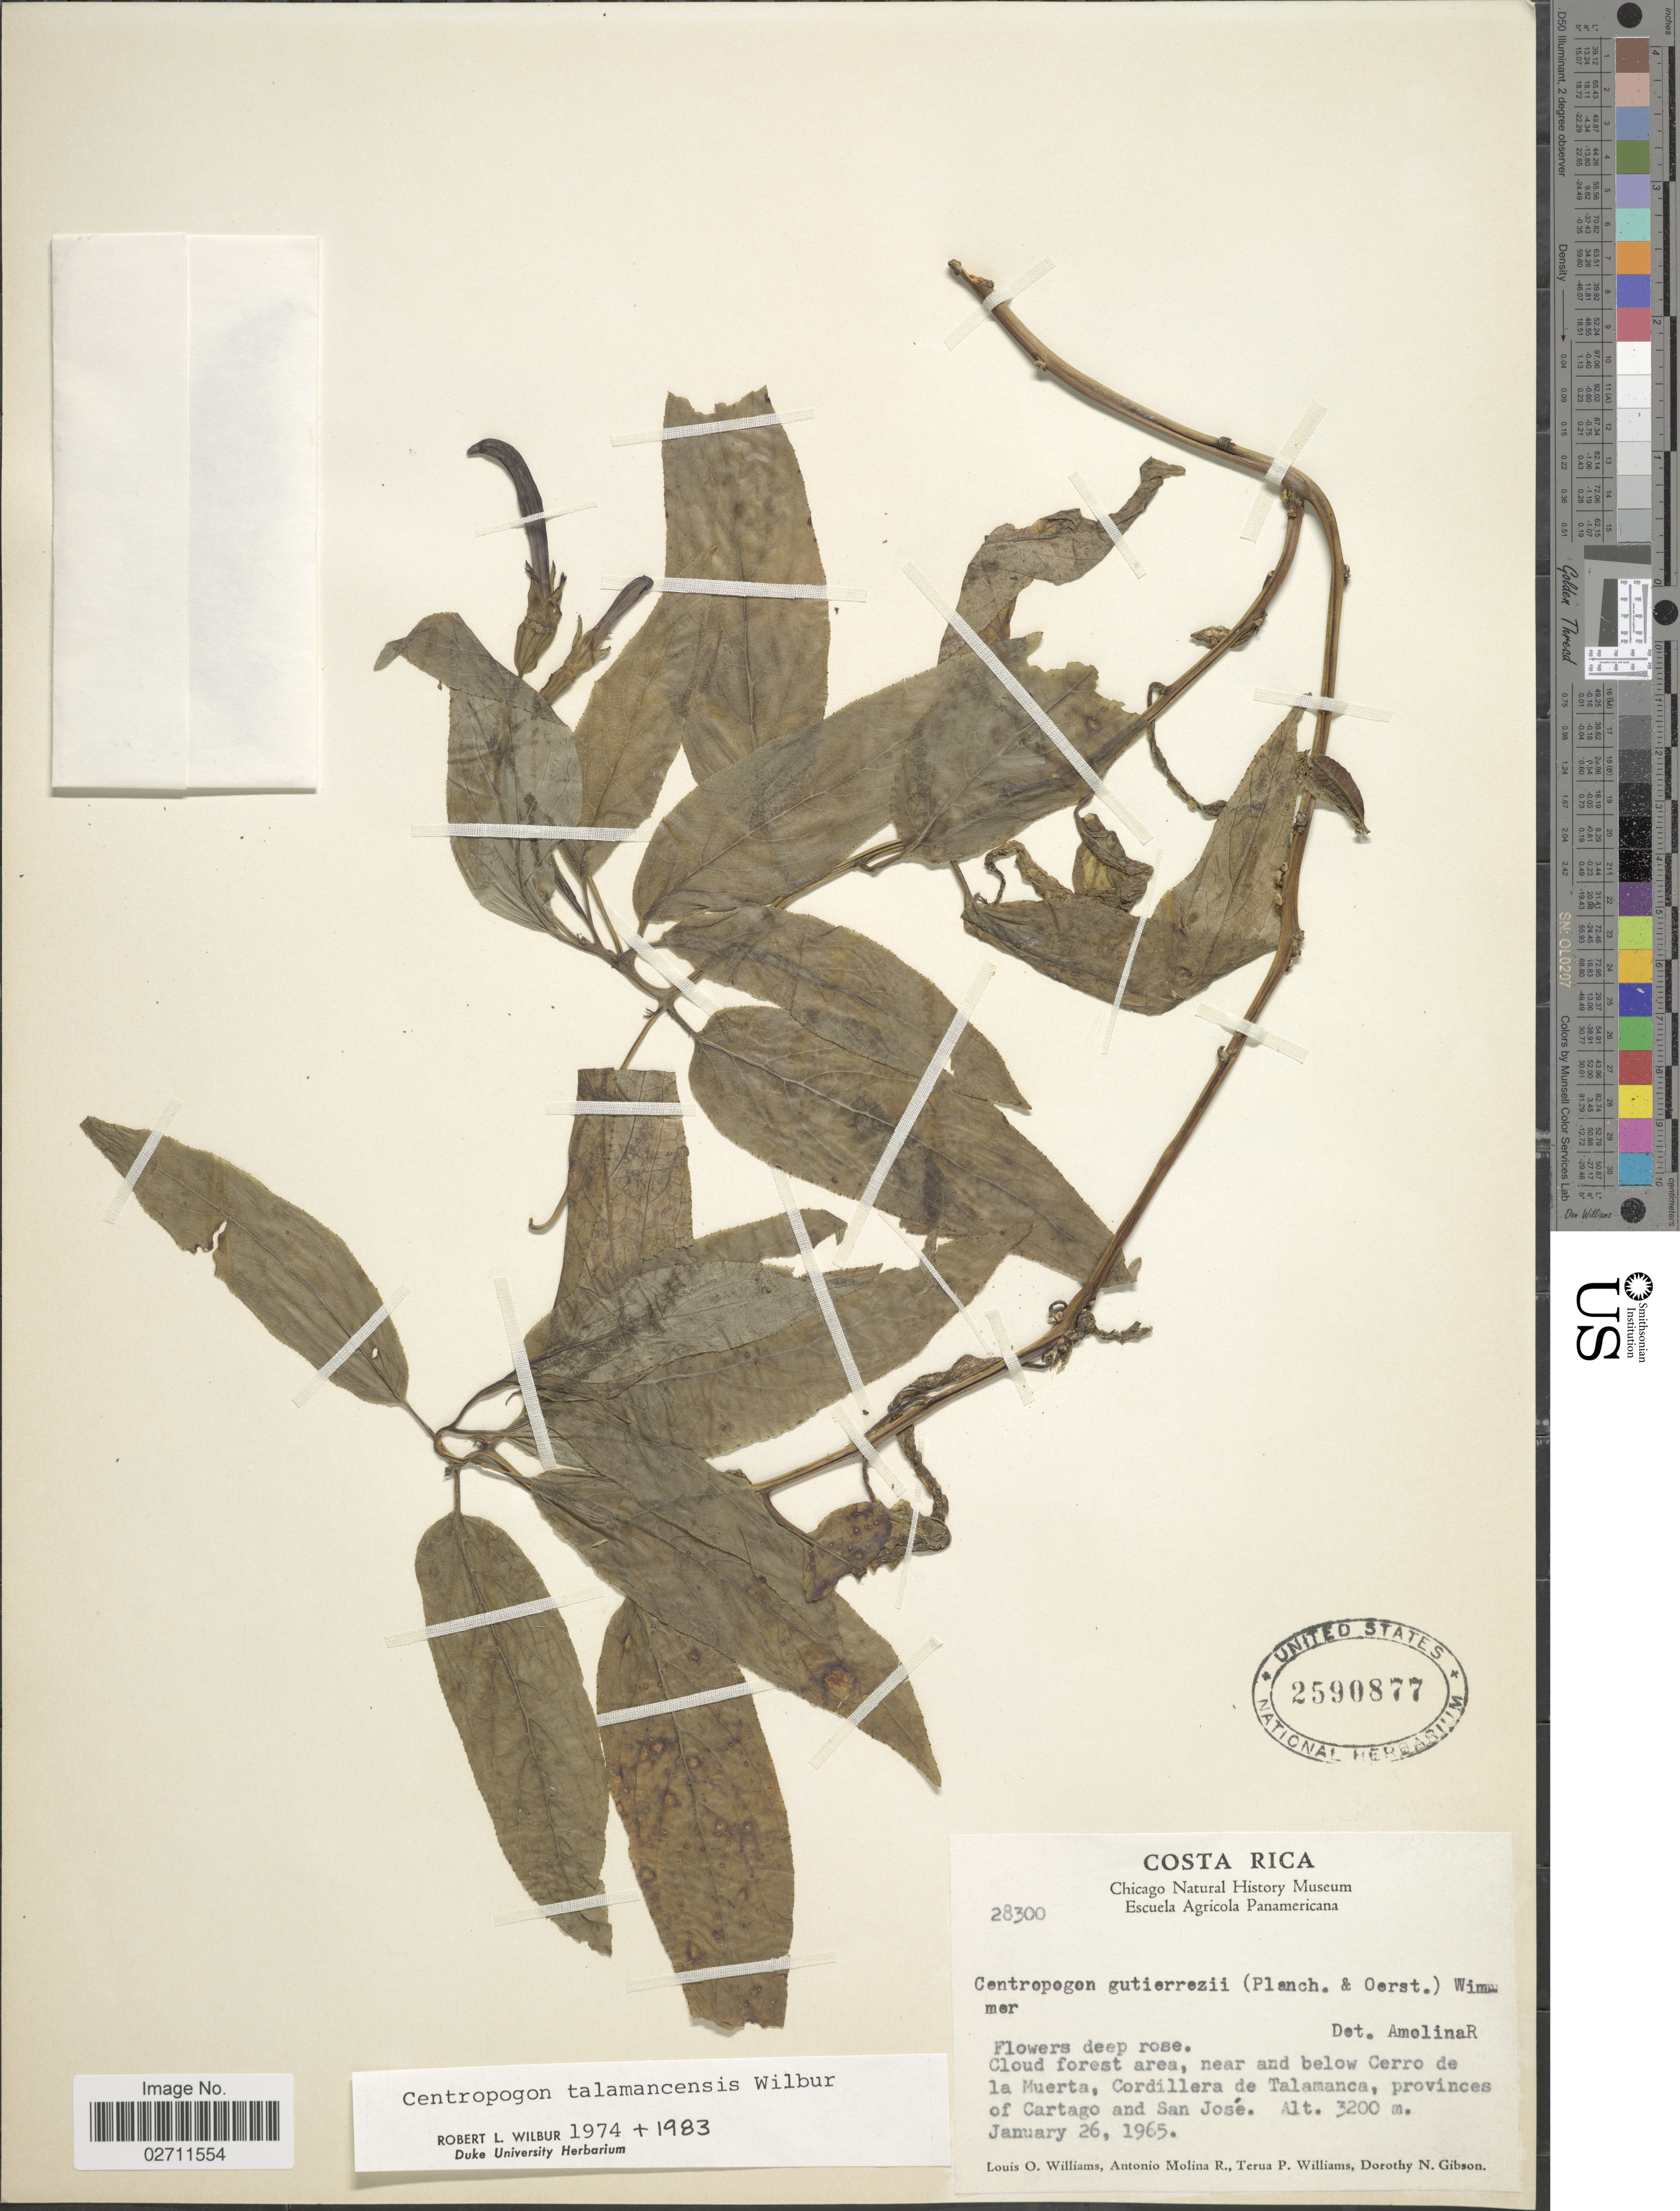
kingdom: Plantae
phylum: Tracheophyta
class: Magnoliopsida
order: Asterales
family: Campanulaceae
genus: Centropogon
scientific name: Centropogon talamancensis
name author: Wilbur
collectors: L. O. Williams, A. Molina R., T. P. Williams & D. N. Gibson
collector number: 28300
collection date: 1965-01-26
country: Costa Rica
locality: Cloud forest area, near and below Cerro de la Muerta, Cordillera de Talamanca, provinces of Cartago and San Jose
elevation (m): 3200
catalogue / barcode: US 2590877